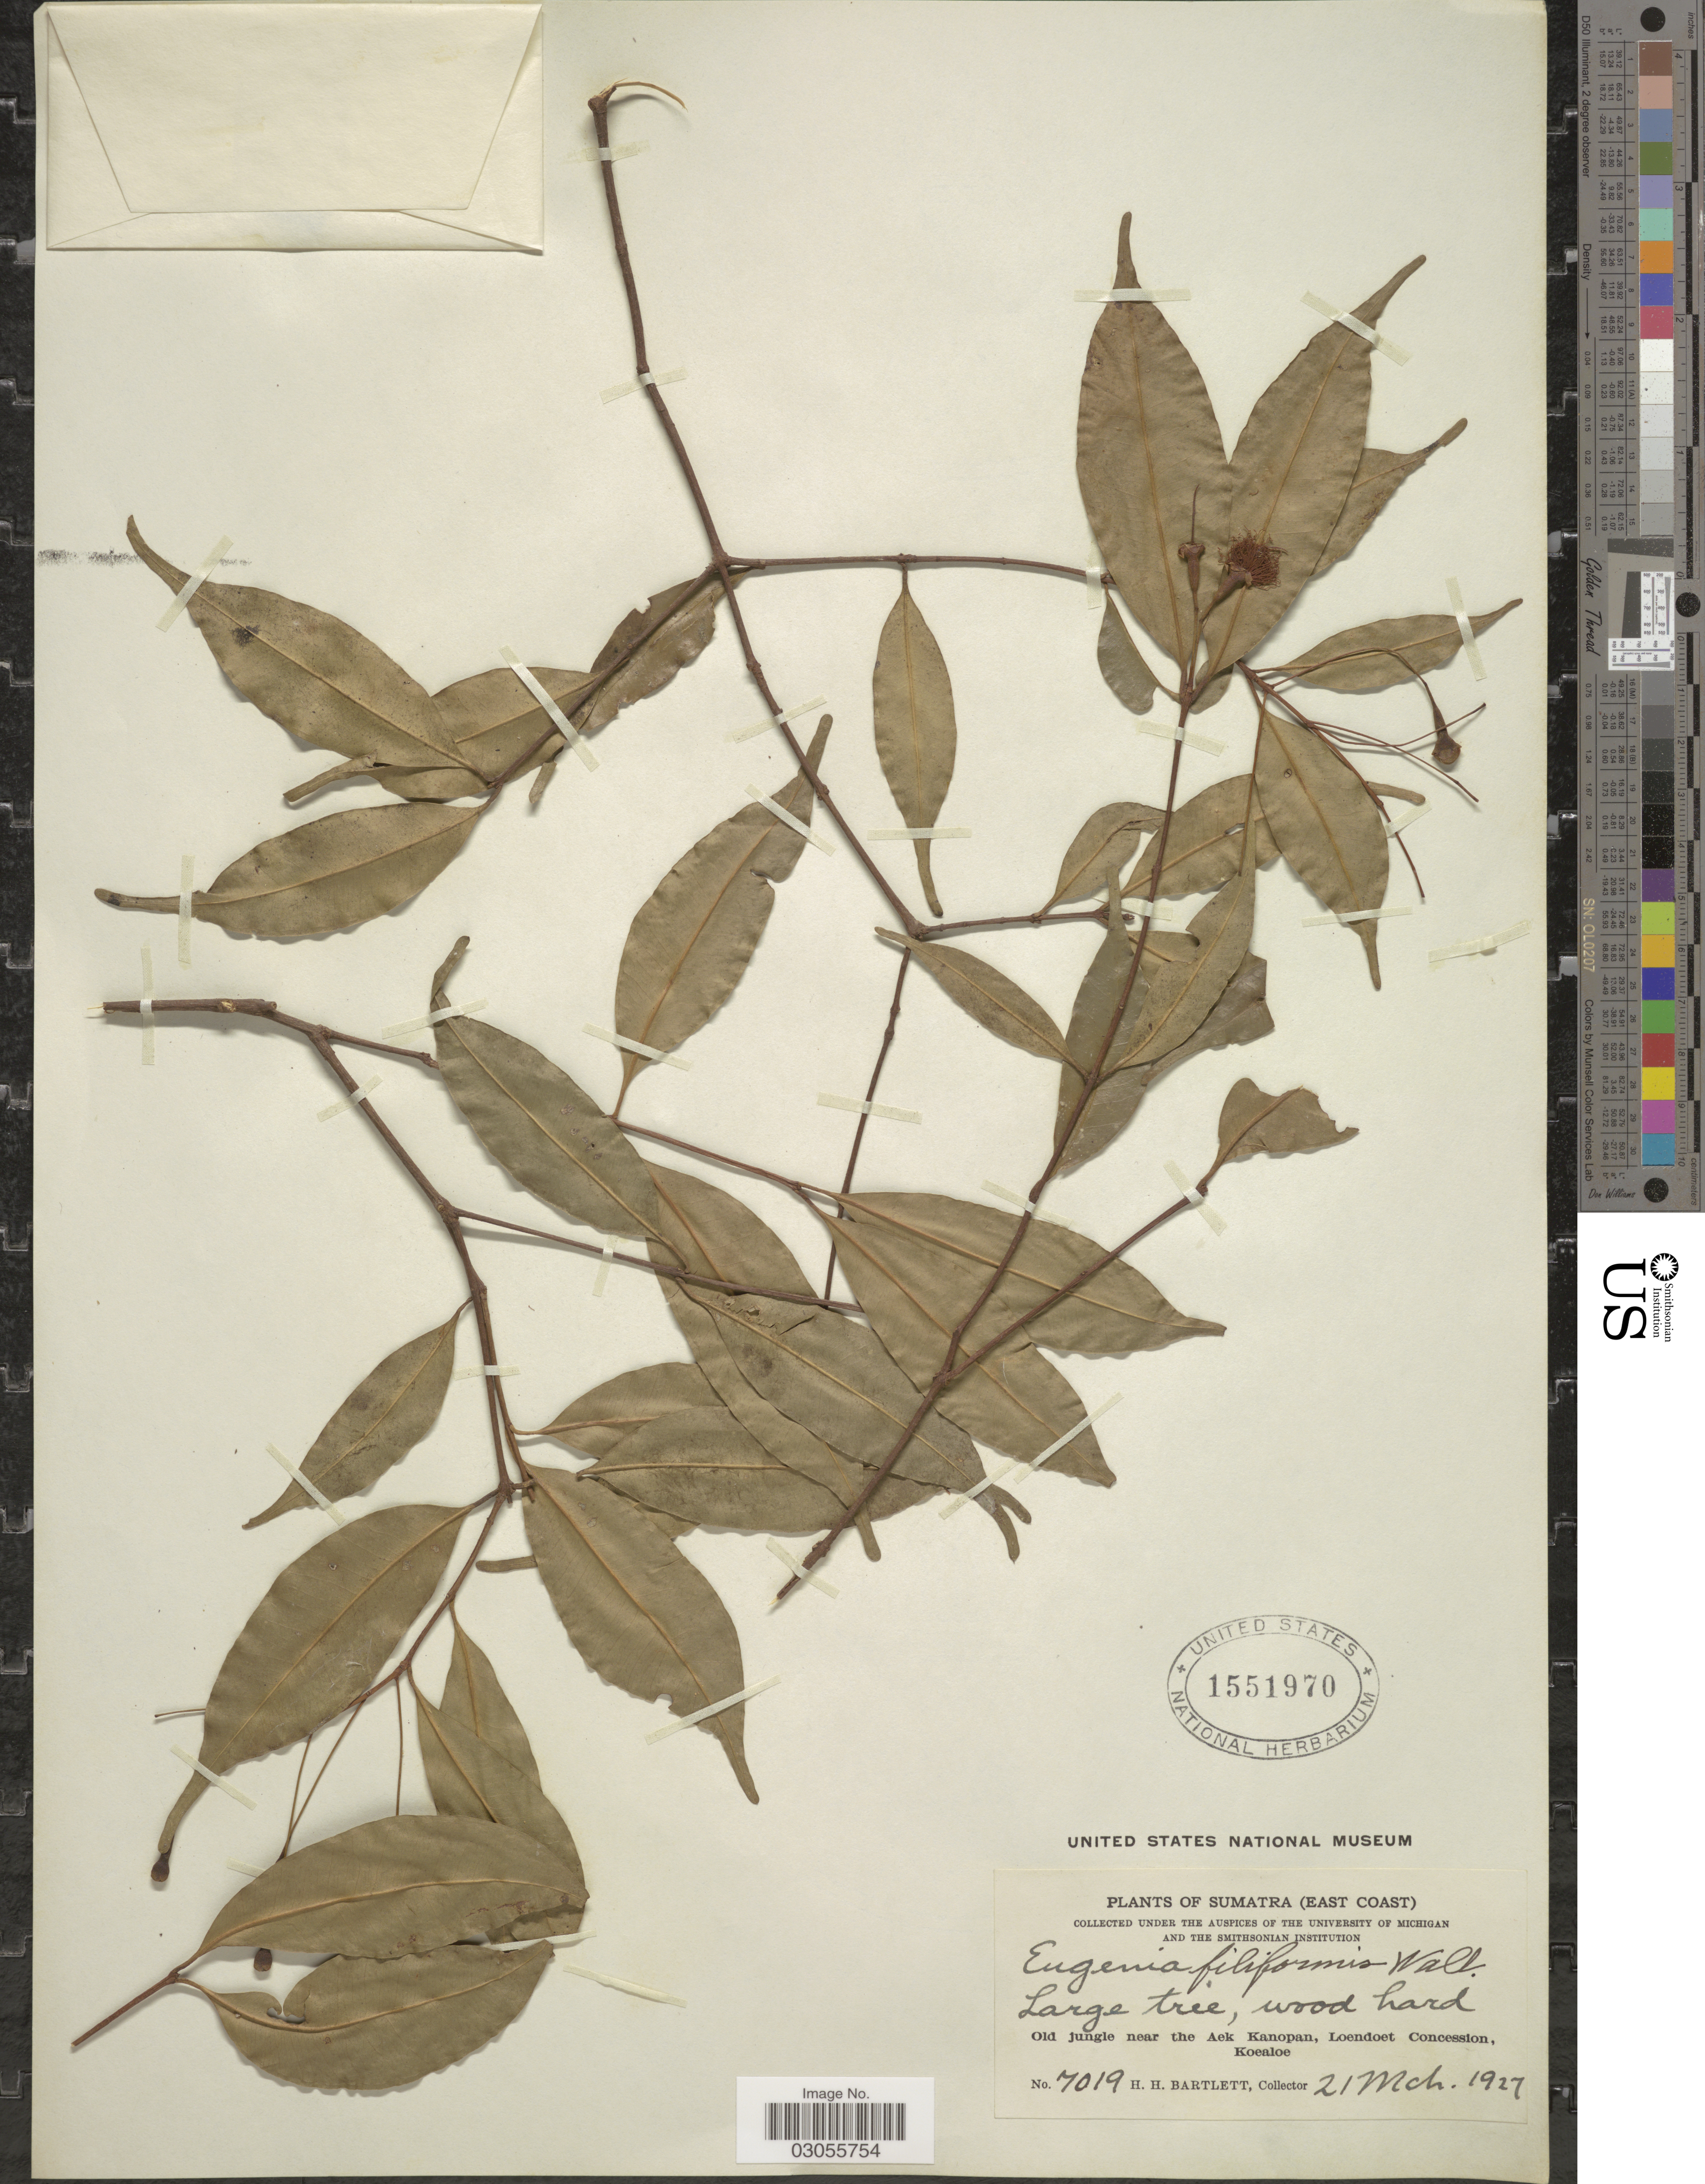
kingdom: Plantae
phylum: Tracheophyta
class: Magnoliopsida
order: Myrtales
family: Myrtaceae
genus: Syzygium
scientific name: Syzygium filiforme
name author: Chantar. & J.Parn.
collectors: H. H. Bartlett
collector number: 7019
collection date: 1927-03-21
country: Indonesia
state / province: Sumatra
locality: (East Coast). Old jungle near the Aek Kanopan, Loendoet Concession, Koealoe.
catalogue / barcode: US 1551970